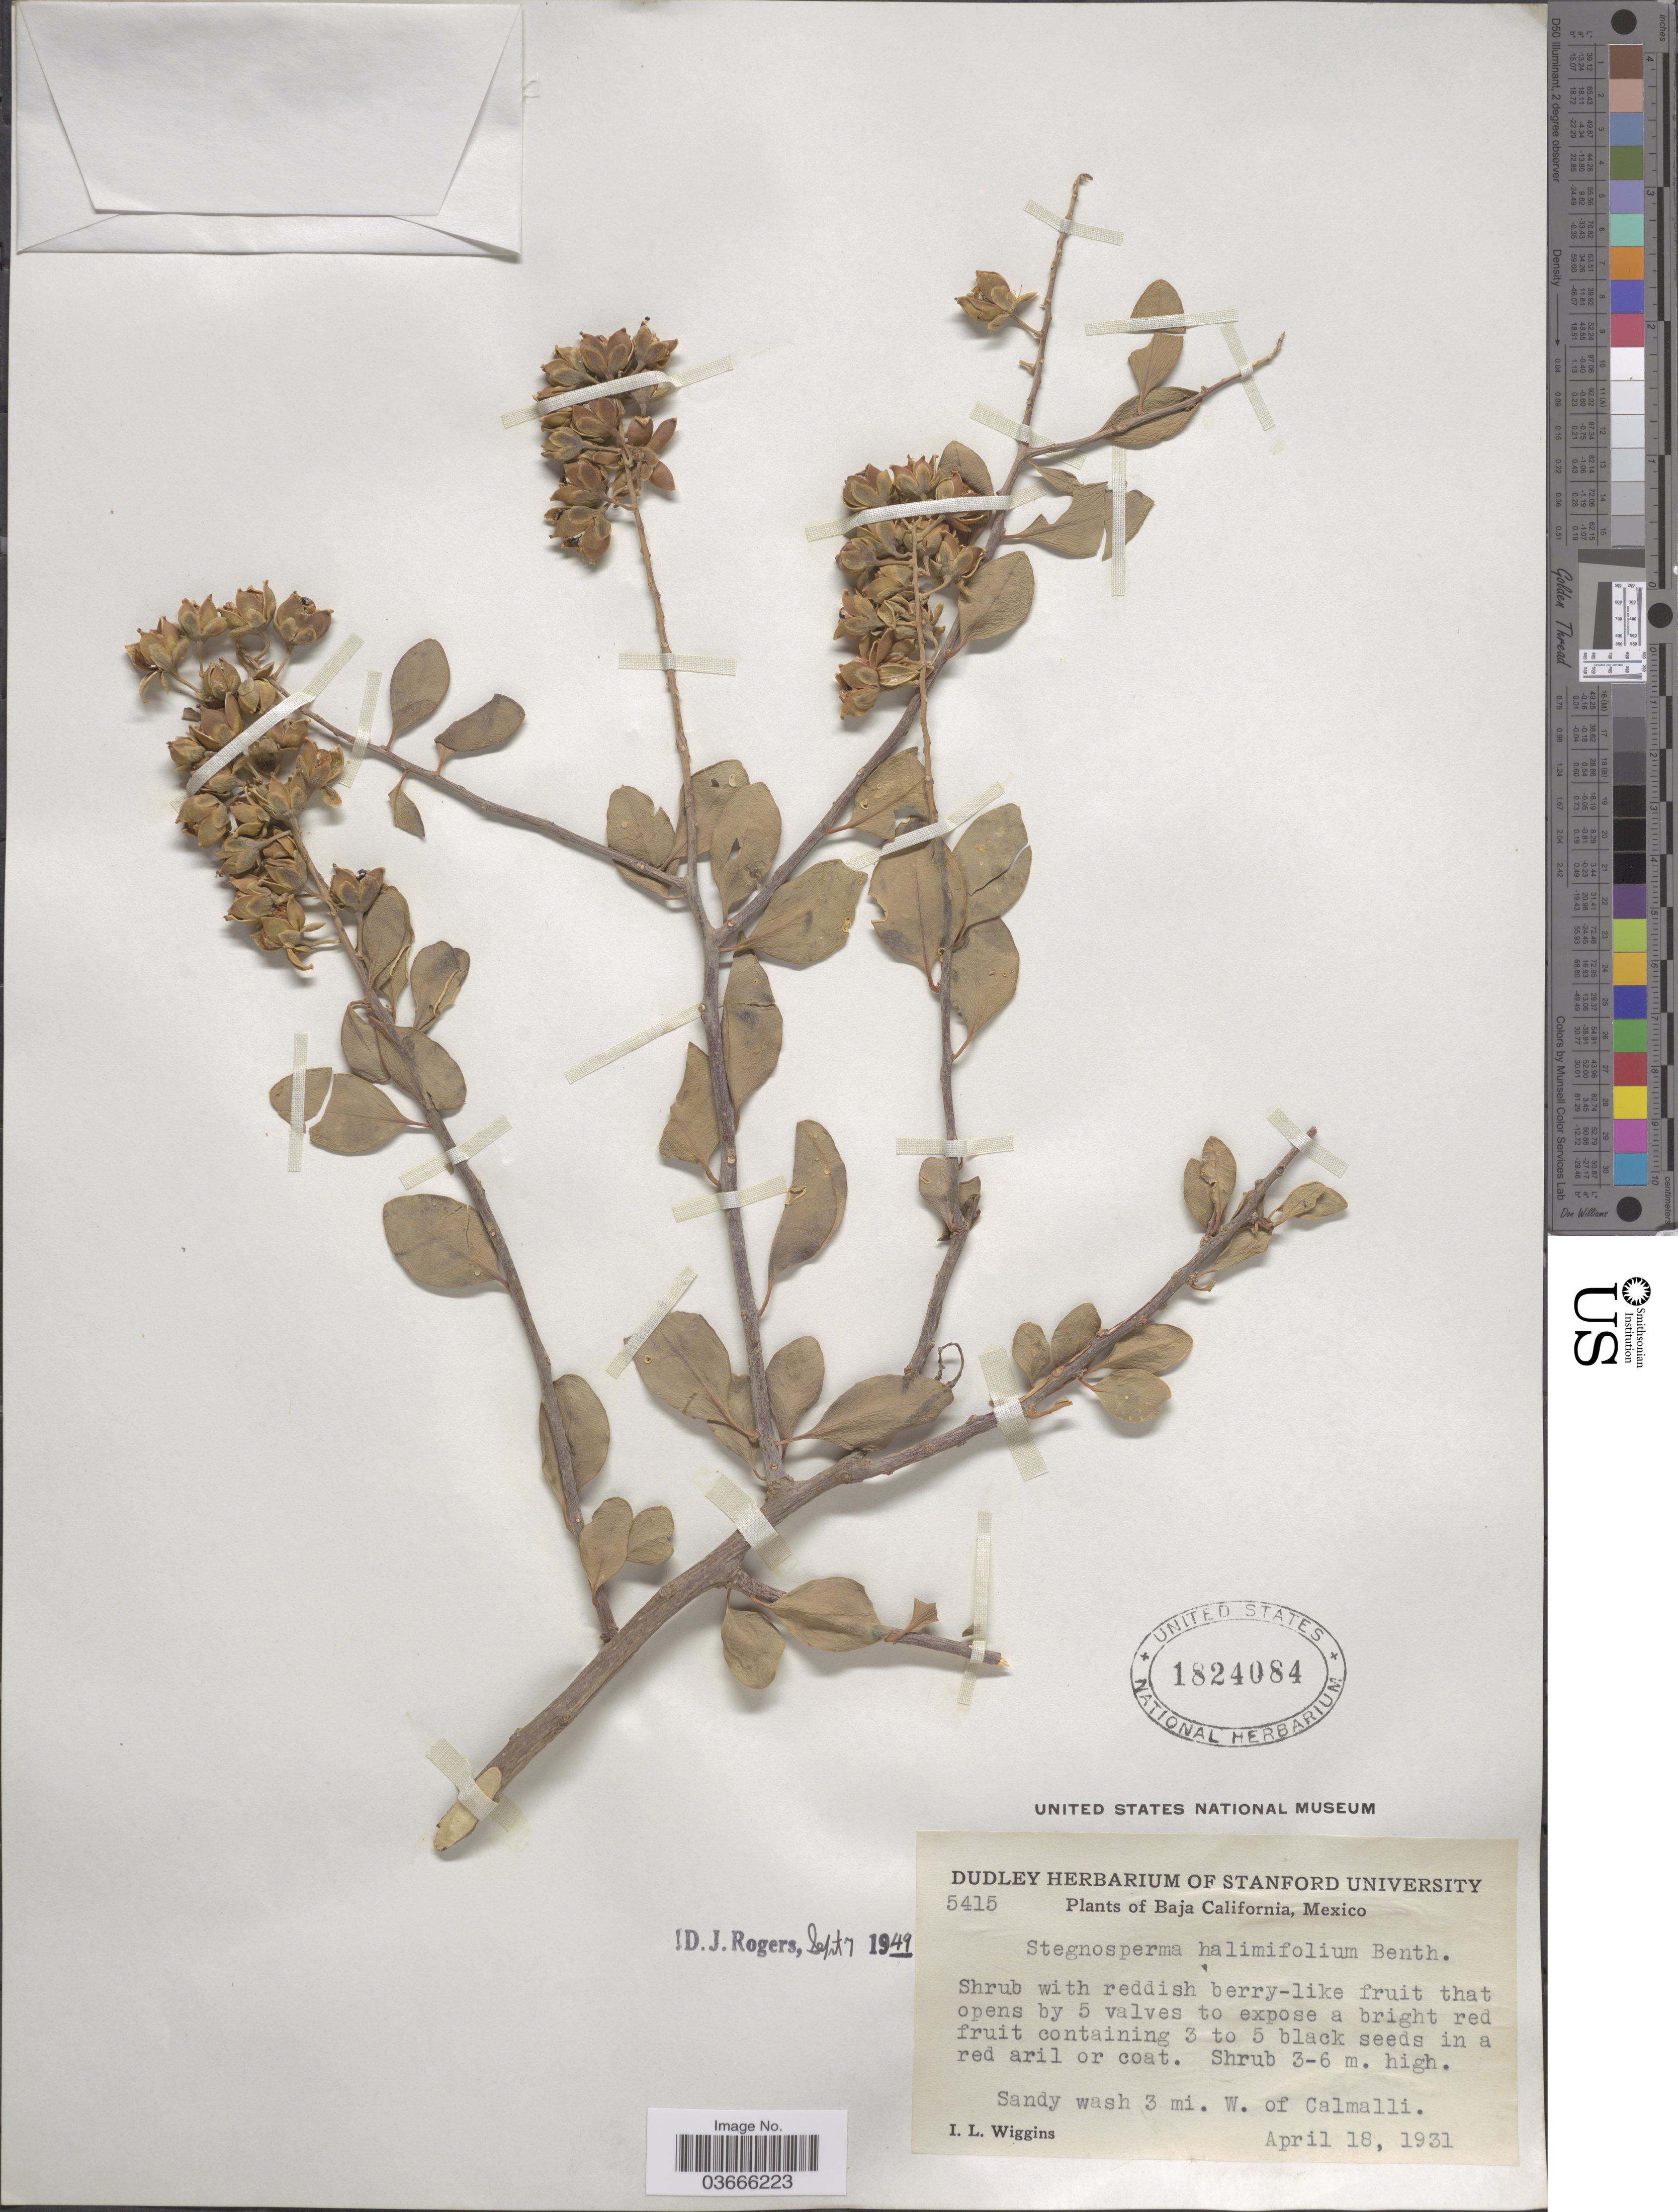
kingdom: Plantae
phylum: Tracheophyta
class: Magnoliopsida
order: Caryophyllales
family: Stegnospermataceae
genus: Stegnosperma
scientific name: Stegnosperma halimifolium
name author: Benth.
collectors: I. L. Wiggins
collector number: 5415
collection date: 1931-04-18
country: Mexico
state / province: Baja California Norte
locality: Sandy wash 3 mi. W. of Calmalli.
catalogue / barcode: US 1824084